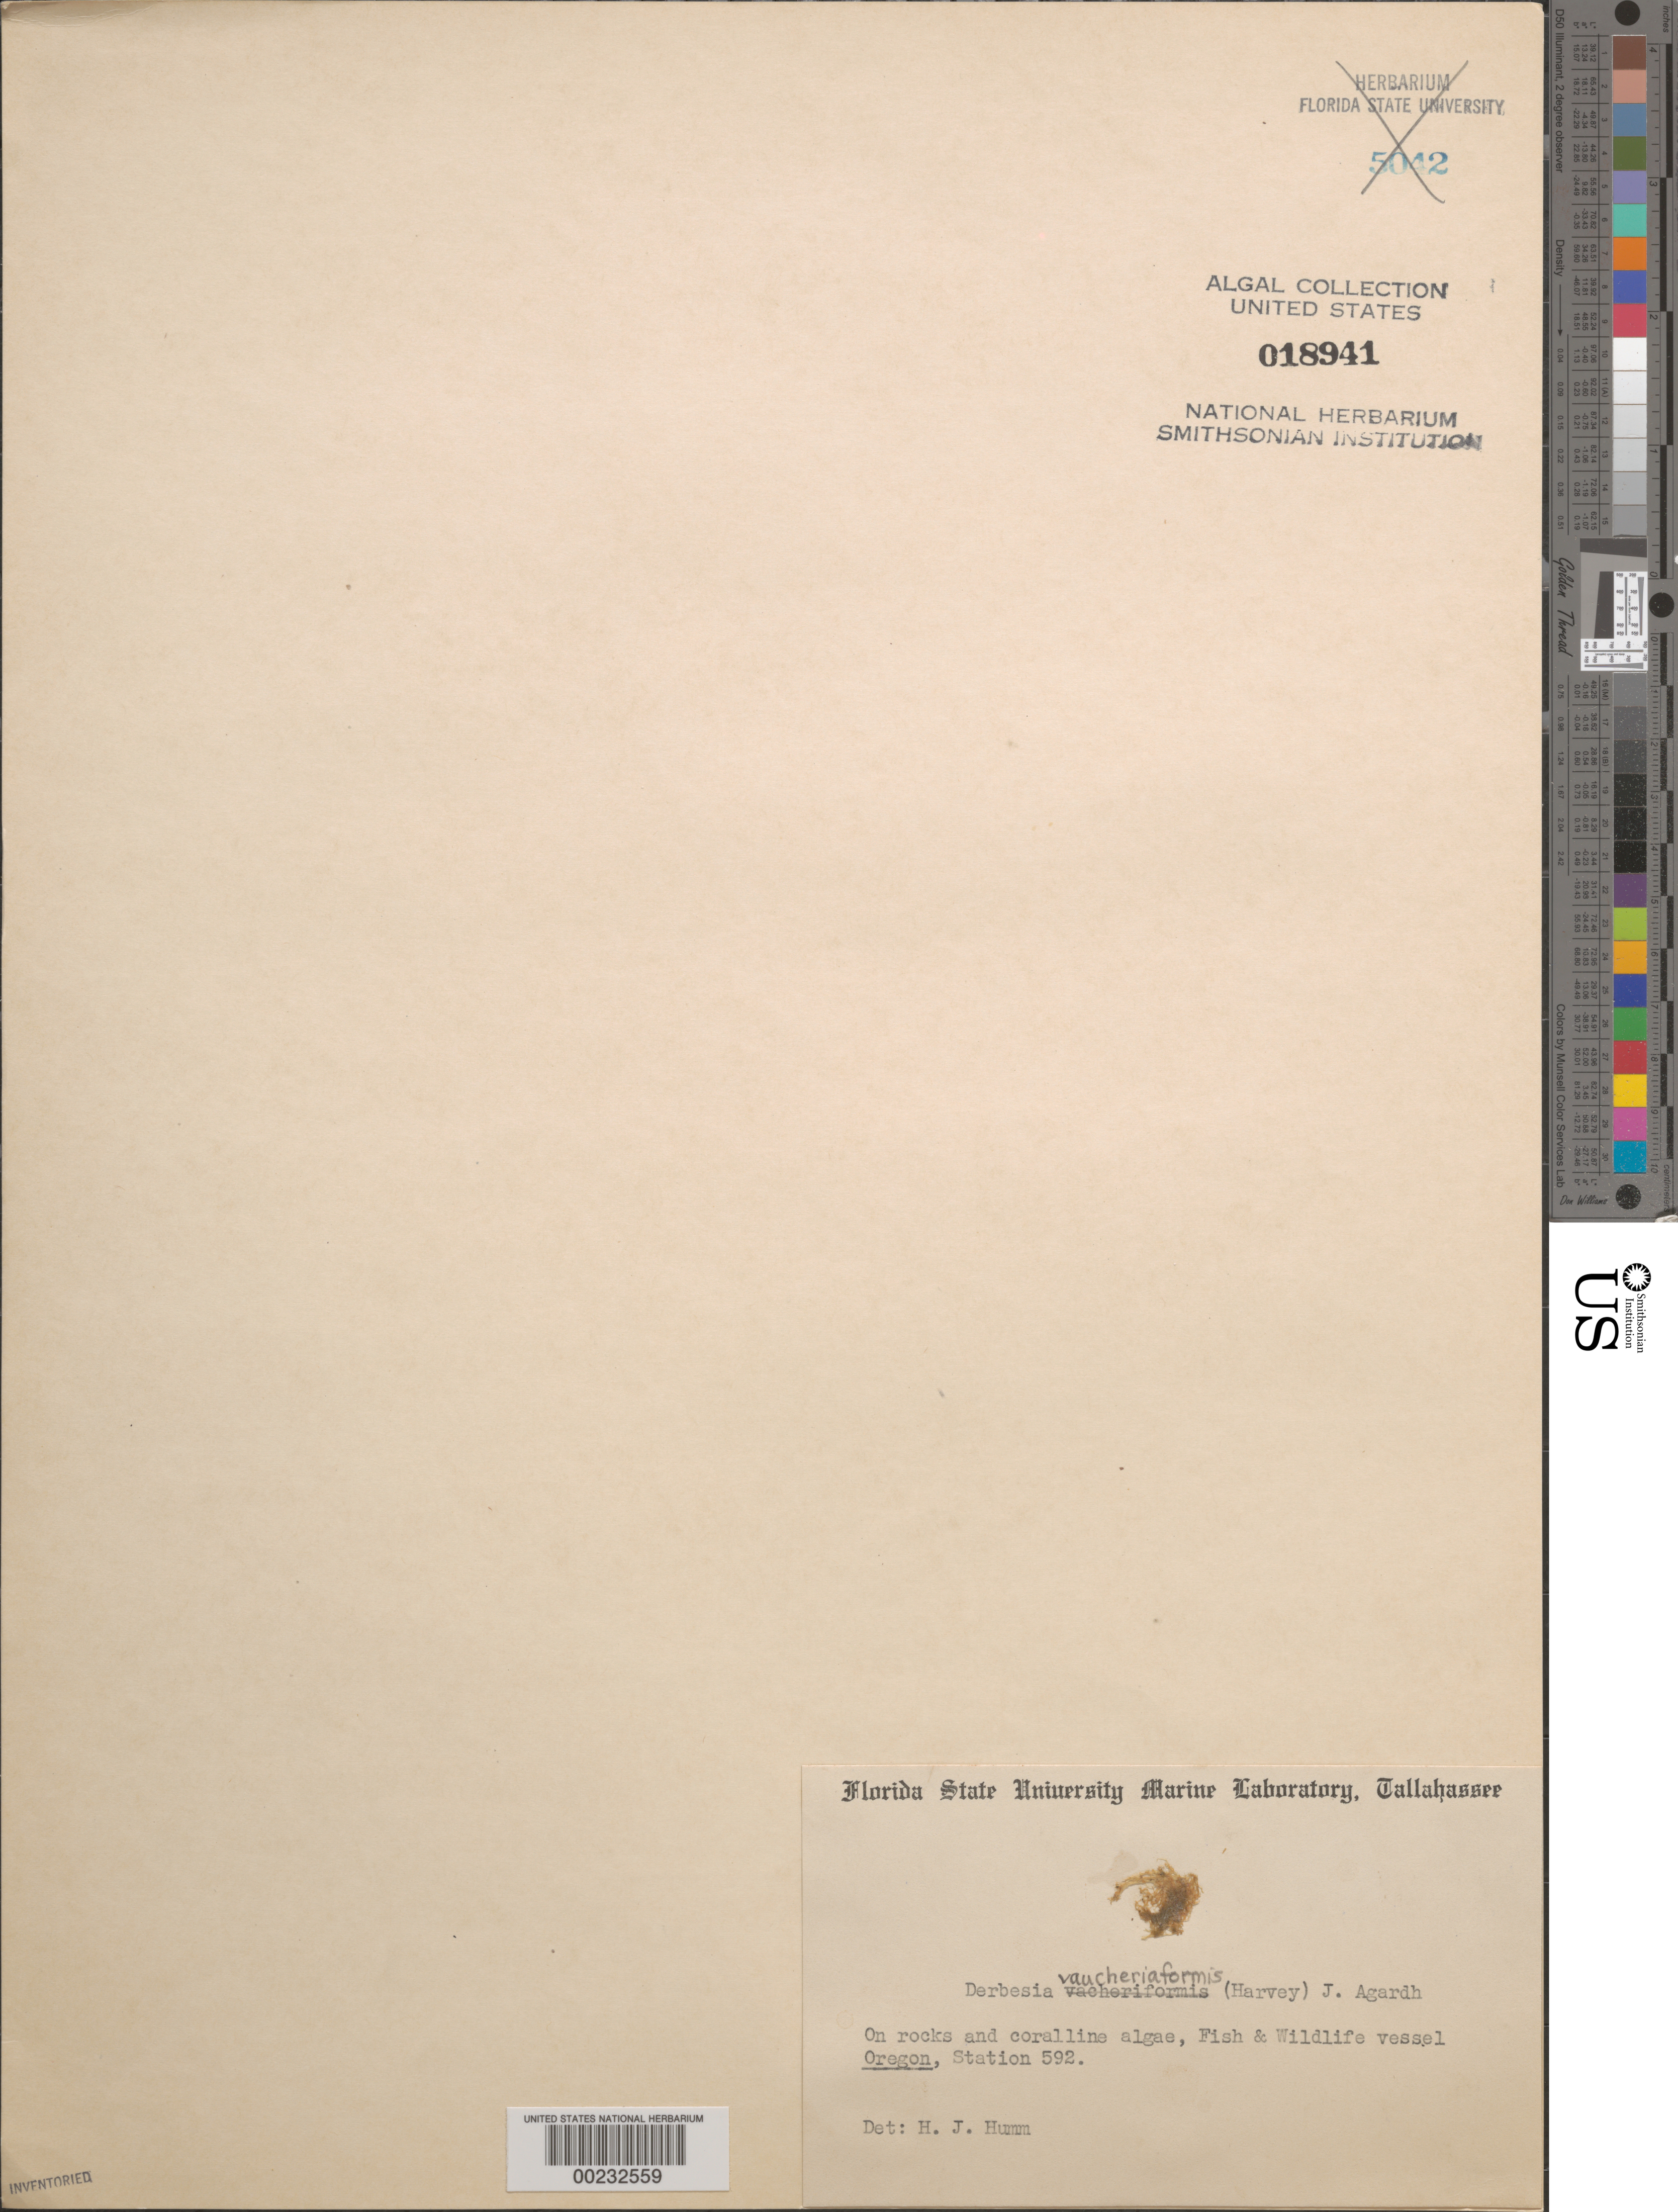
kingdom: Plantae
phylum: Chlorophyta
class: Ulvophyceae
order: Bryopsidales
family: Derbesiaceae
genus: Derbesia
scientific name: Derbesia vaucheriaeformis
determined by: Humm, Harold J.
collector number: Station 592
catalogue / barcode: US 18941